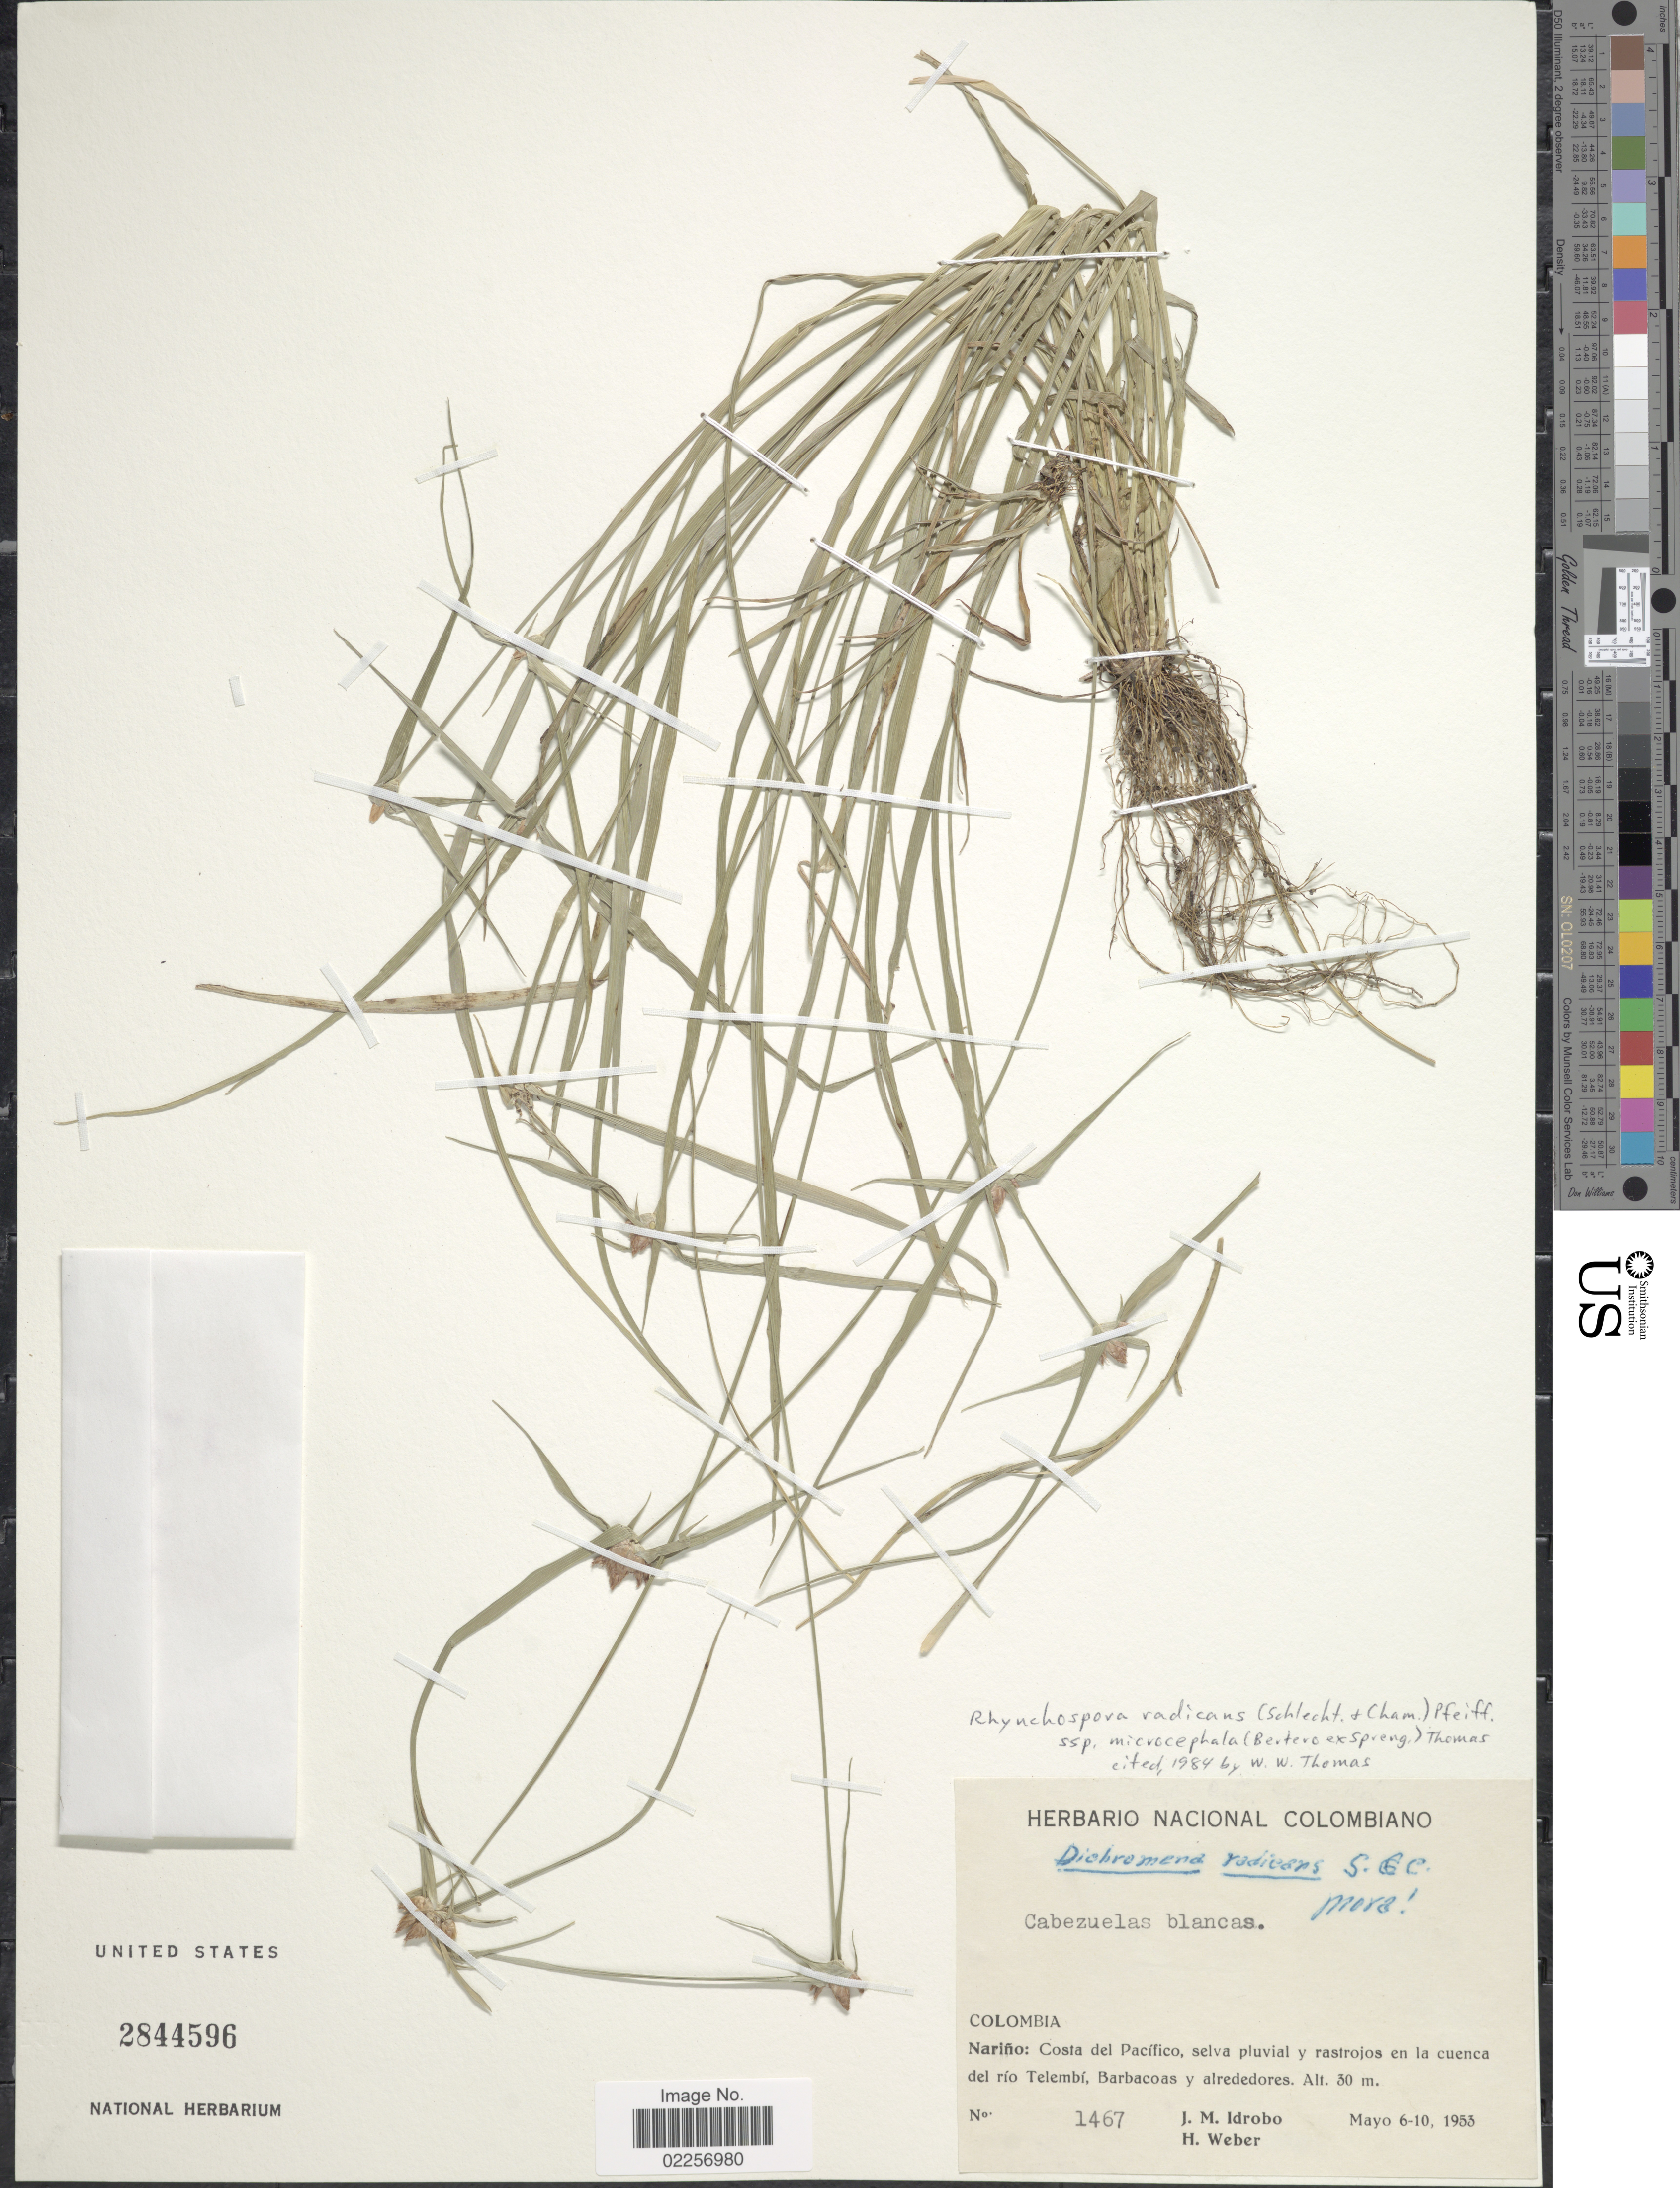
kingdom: Plantae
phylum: Tracheophyta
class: Liliopsida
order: Poales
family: Cyperaceae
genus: Rhynchospora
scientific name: Rhynchospora radicans subsp. microcephala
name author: (Bertero ex Spreng.) W.W. Thomas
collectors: J. M. Idrobo & H. Weber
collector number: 1467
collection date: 1953-05-06/1953-05-10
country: Colombia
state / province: Nariño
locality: Costa del Pacifico, selva pluvial y rastrojos en la cuenca del rio Telembi, Barbacoas y alrededores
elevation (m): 30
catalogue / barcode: US 2844596